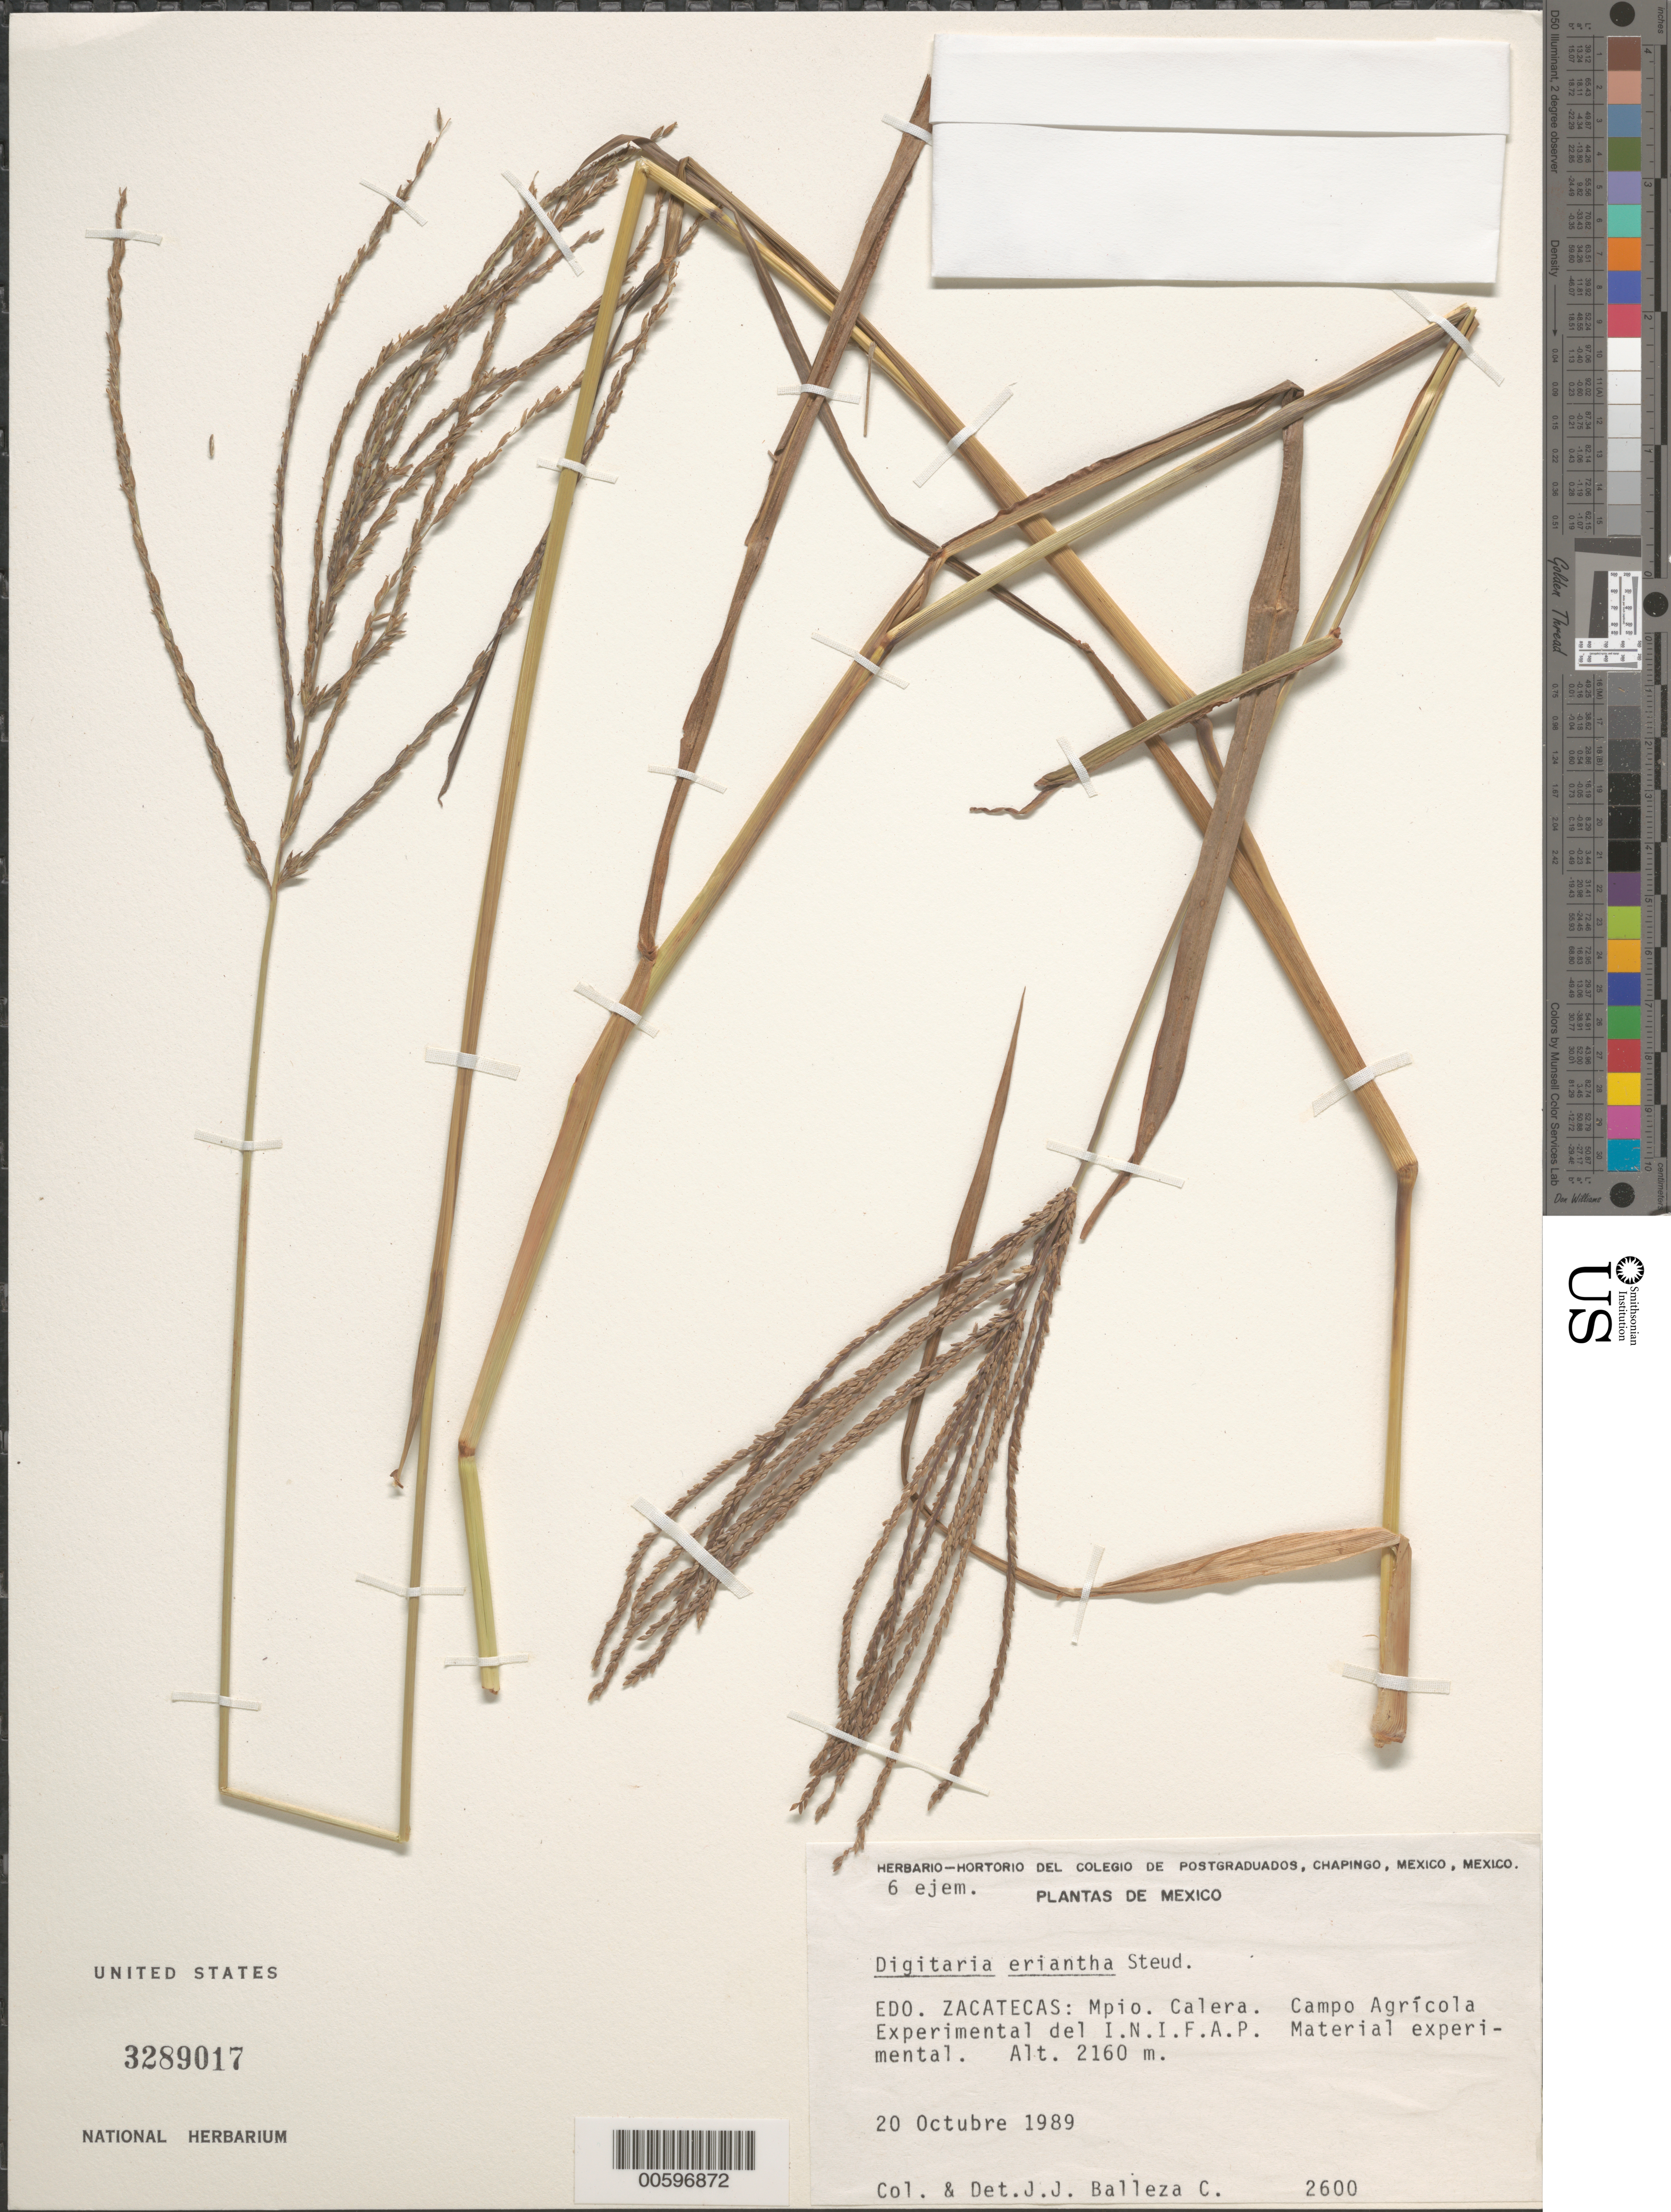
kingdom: Plantae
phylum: Tracheophyta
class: Liliopsida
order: Poales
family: Poaceae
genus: Digitaria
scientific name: Digitaria eriantha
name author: Steud.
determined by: Balleza C., J. J.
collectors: J. J. Balleza C.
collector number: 2600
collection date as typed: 20 Oct 1989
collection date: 1989-10-20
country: Mexico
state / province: Zacatecas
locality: Mpio Calera. Campo Agrfcola Experimental del I.N.I.F.A.P.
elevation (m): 2160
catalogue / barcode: US 3289017